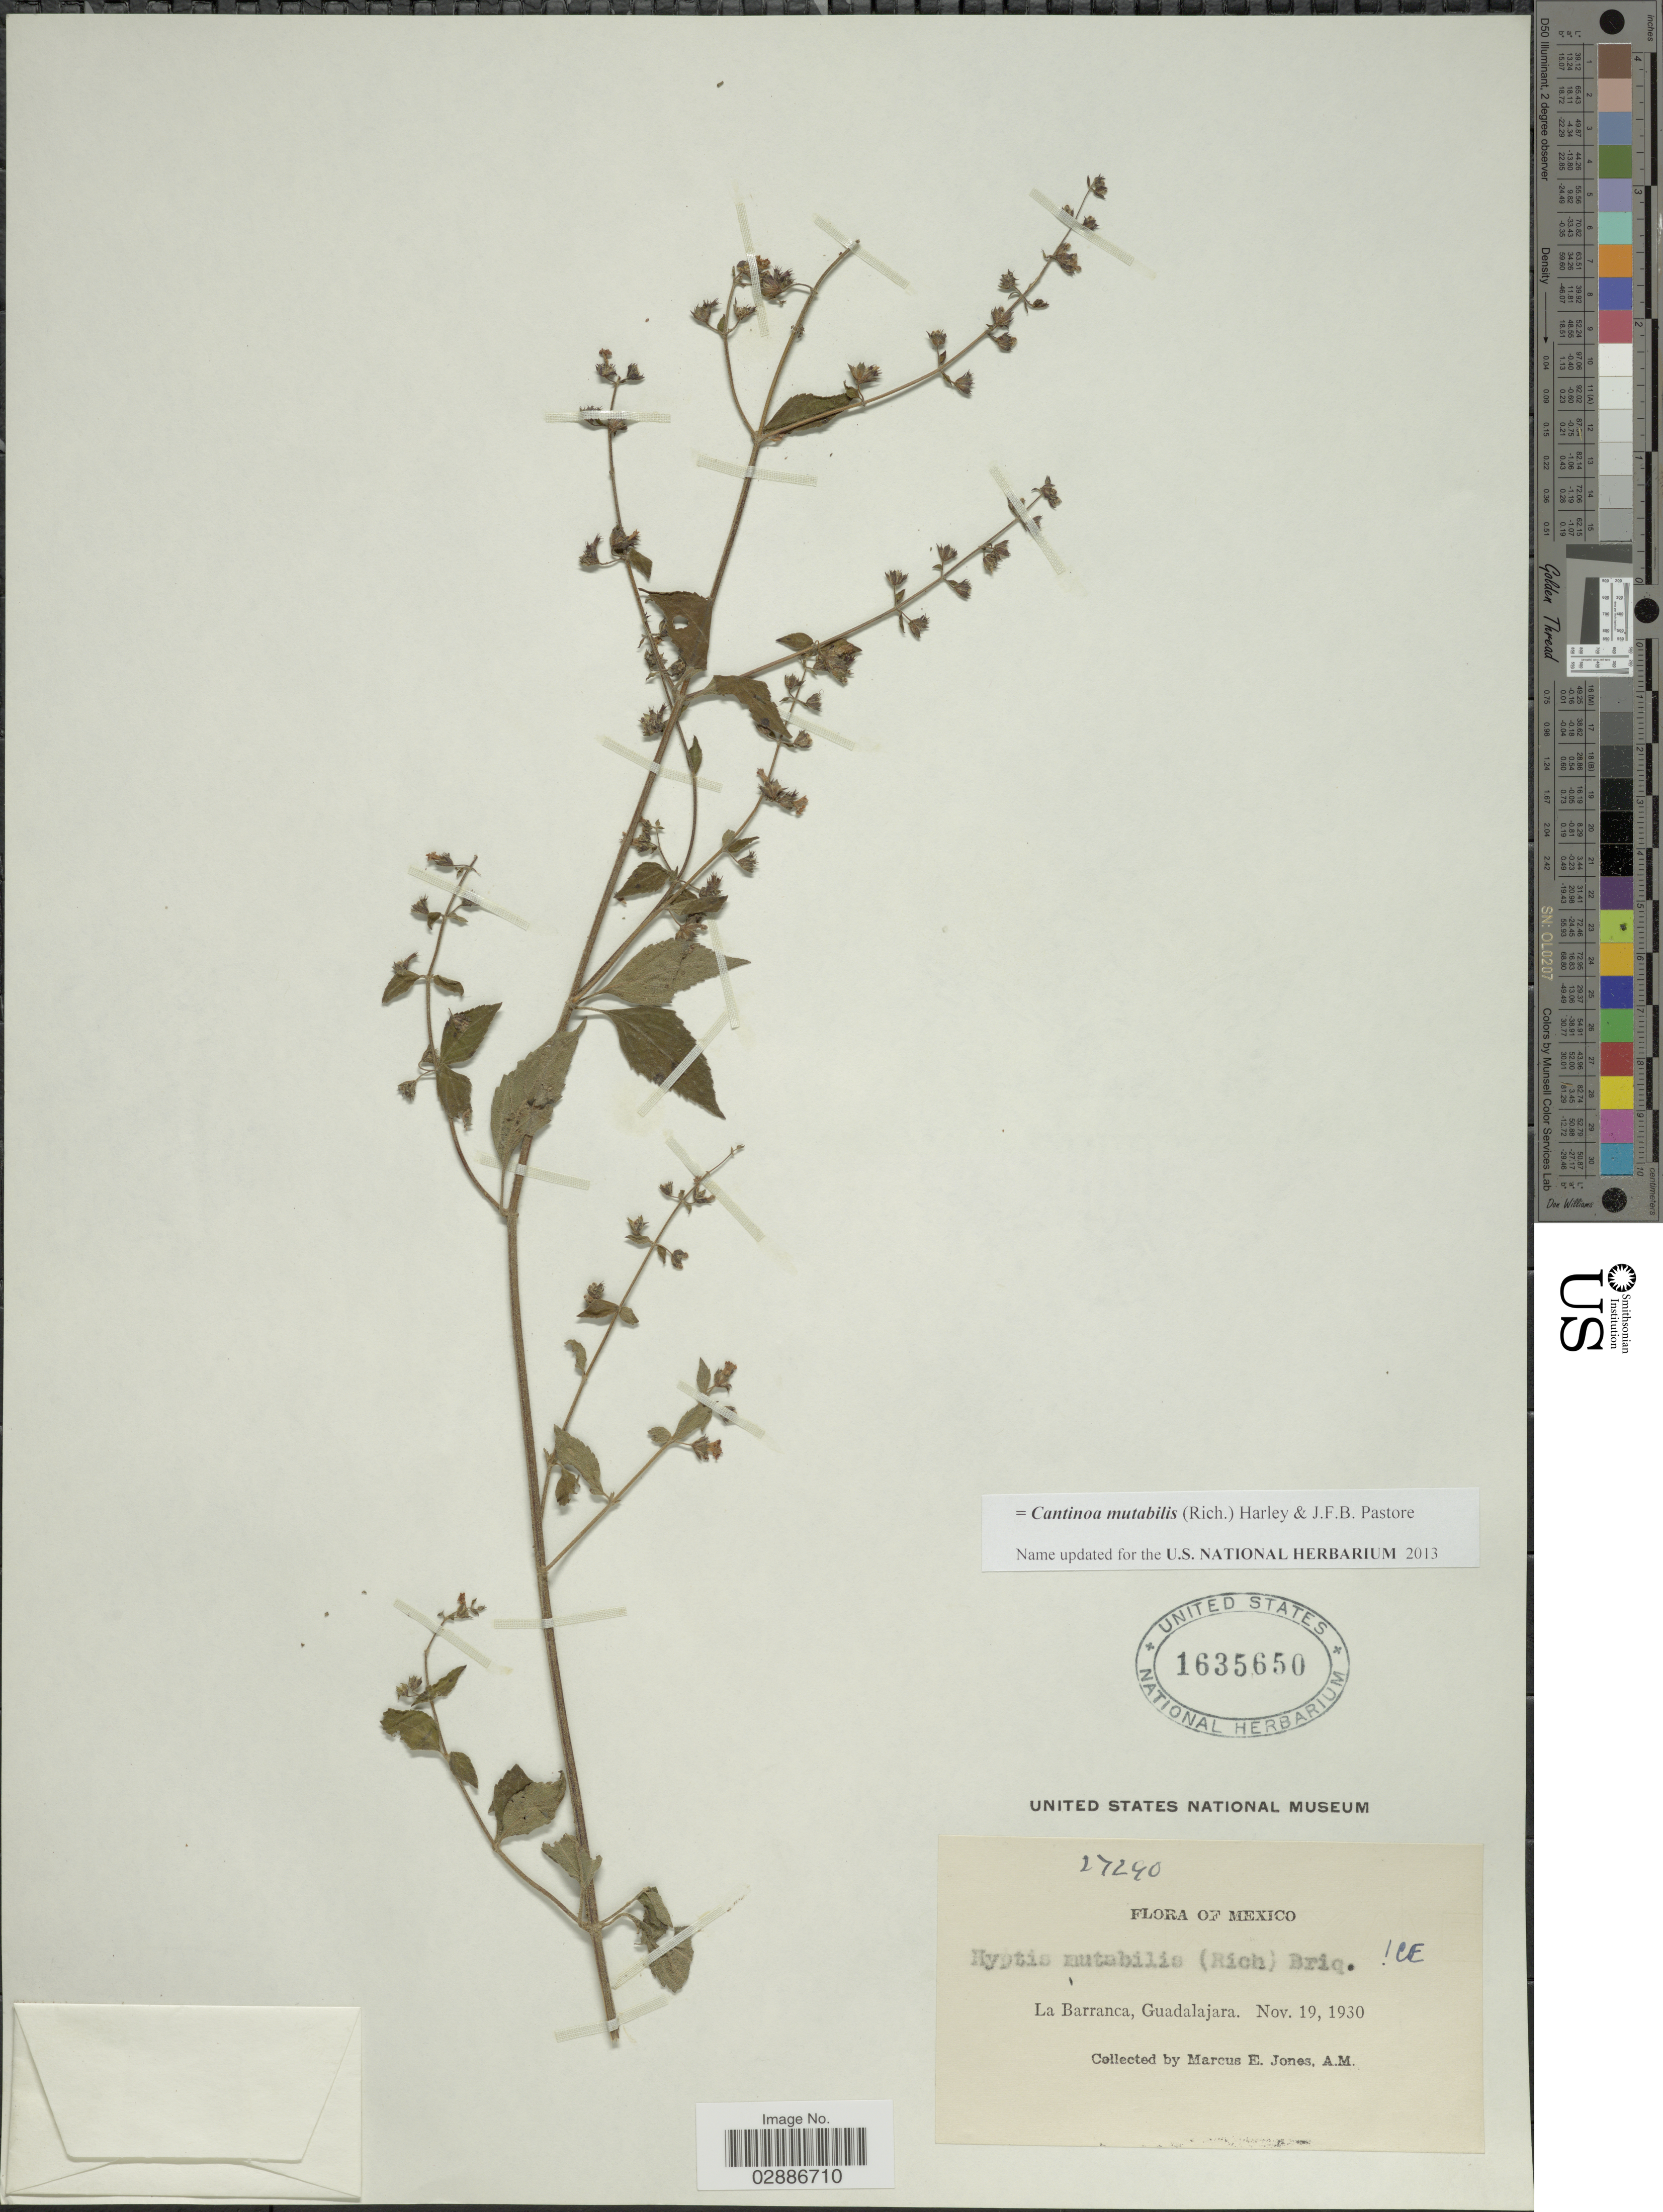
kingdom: Plantae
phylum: Tracheophyta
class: Magnoliopsida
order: Lamiales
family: Lamiaceae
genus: Cantinoa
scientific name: Cantinoa mutabilis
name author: (Epling) Harley & J.F.B. Pastore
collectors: M. E. Jones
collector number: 27290*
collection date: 1930-11-19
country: Mexico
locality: La Barranca, Guadalajara.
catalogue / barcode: US 1635650